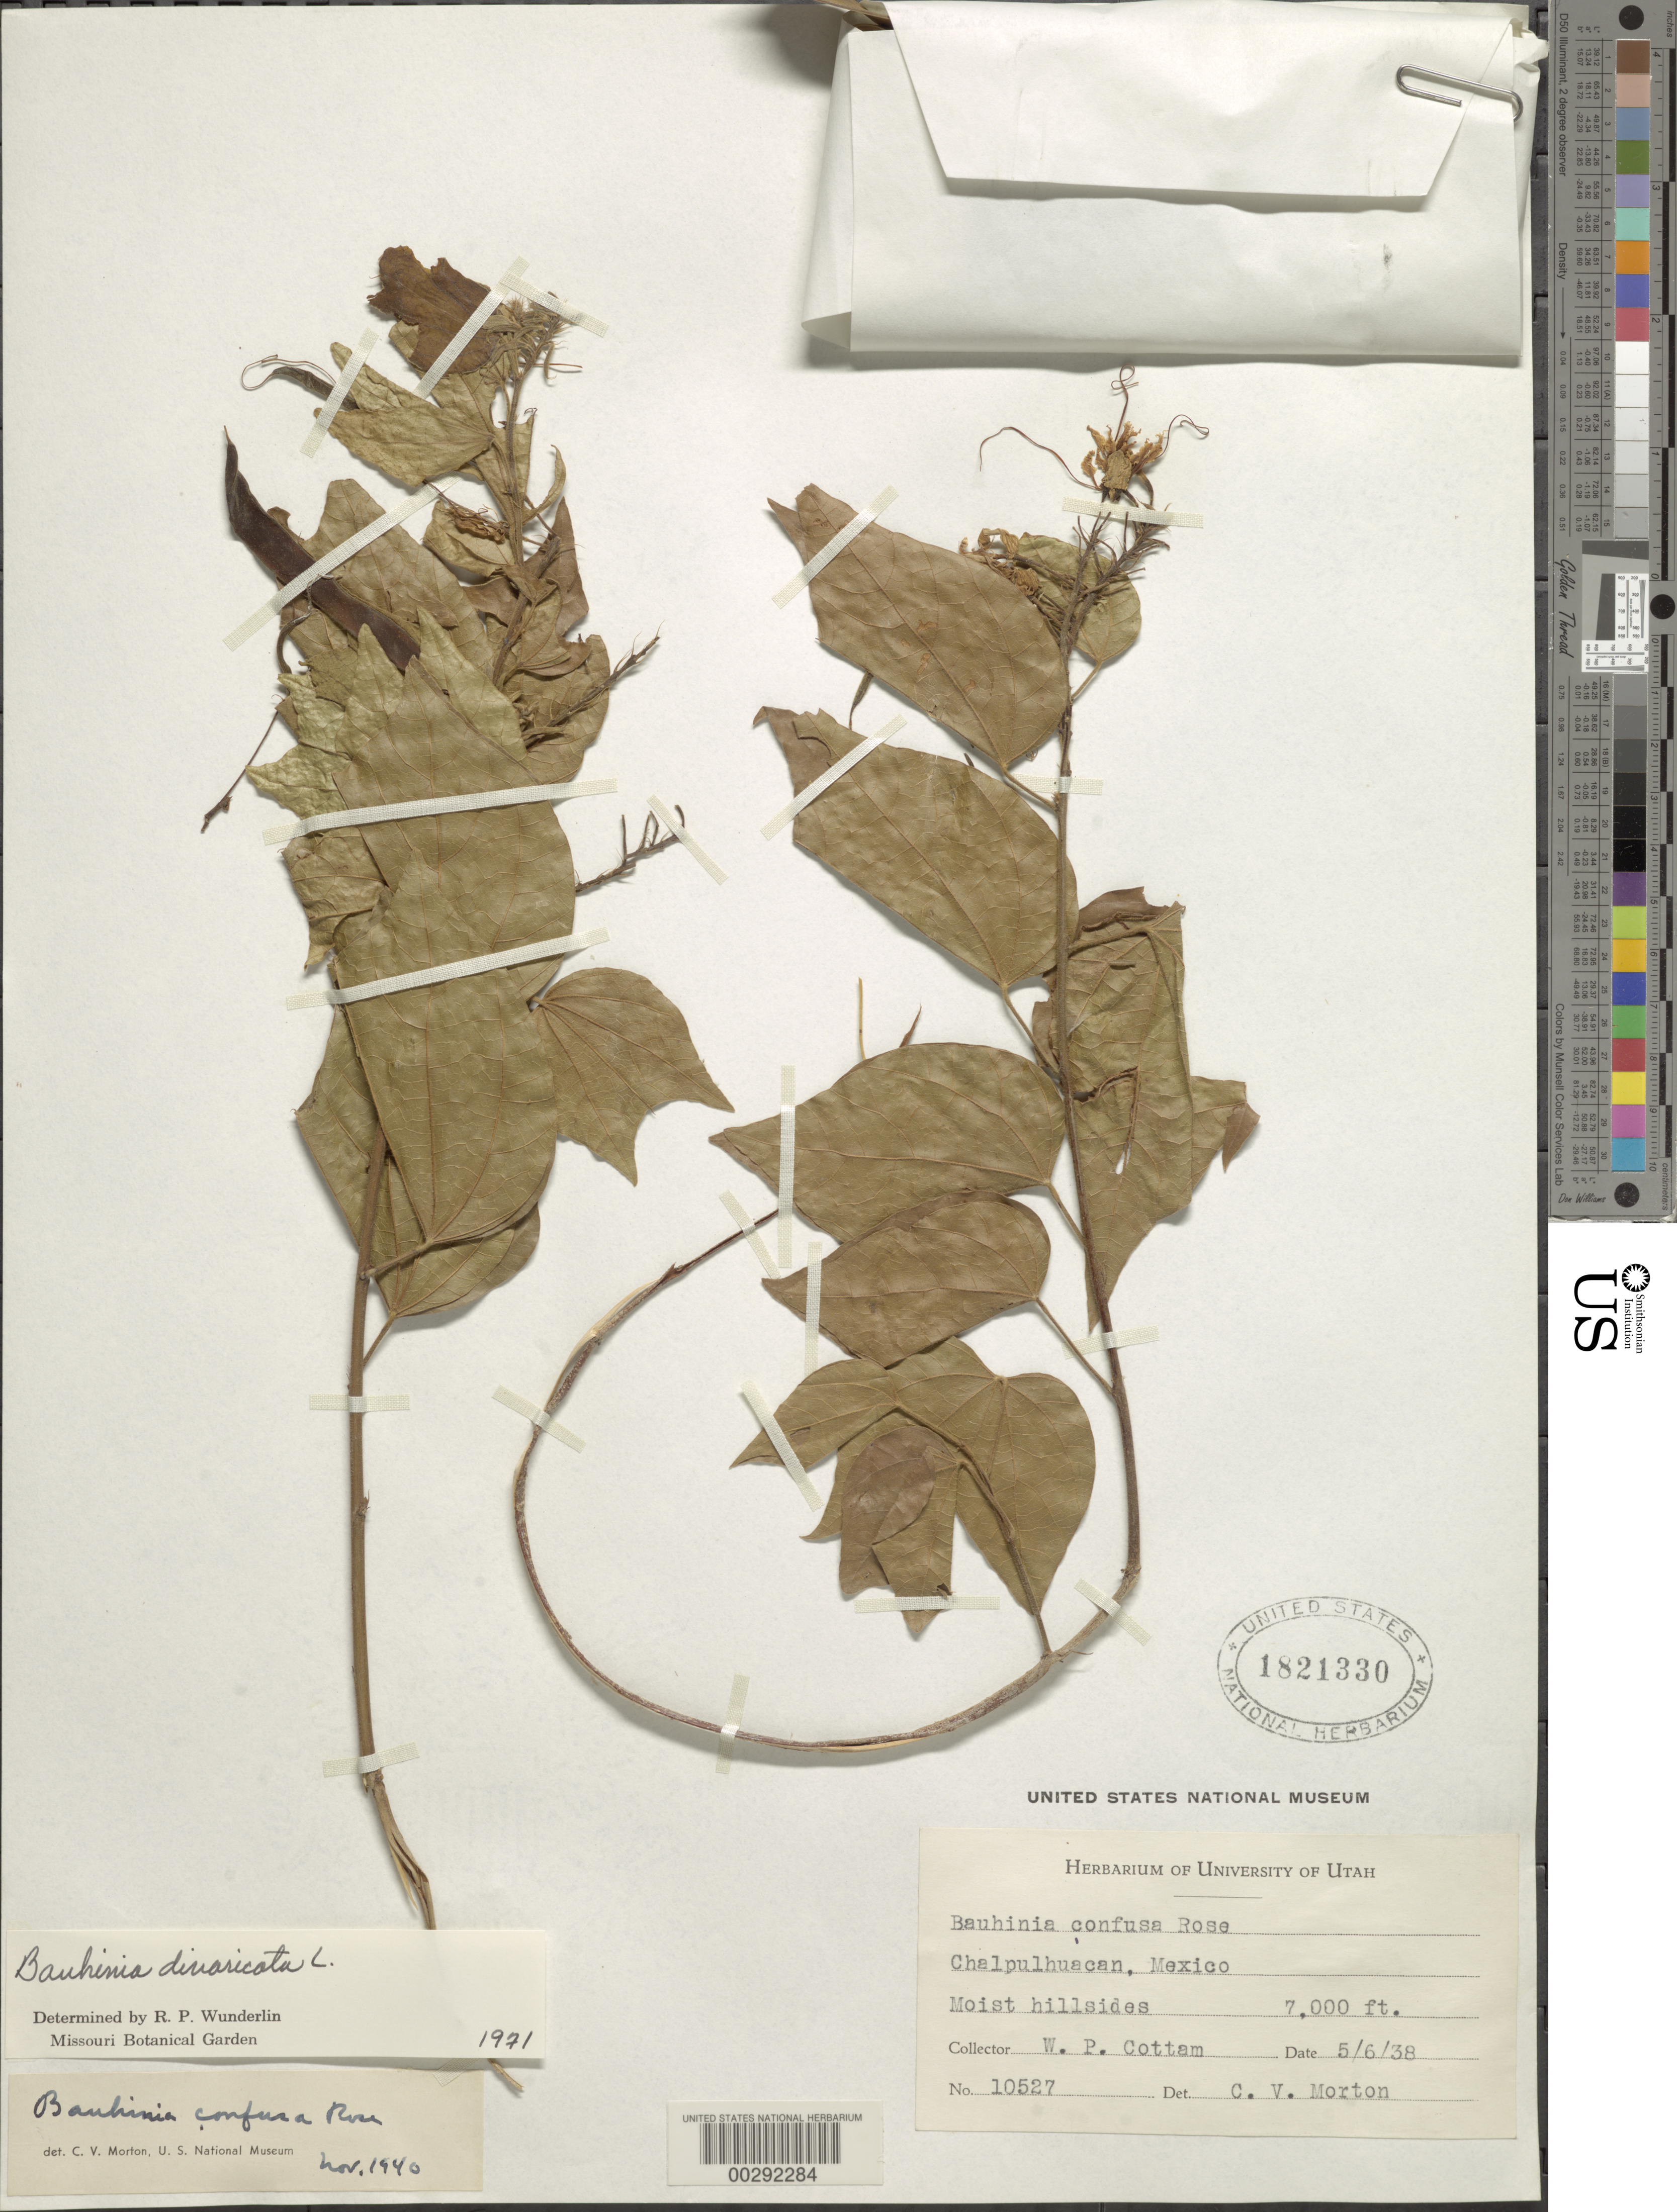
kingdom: Plantae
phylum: Tracheophyta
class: Magnoliopsida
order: Fabales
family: Fabaceae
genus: Bauhinia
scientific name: Bauhinia divaricata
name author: L.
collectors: W. Cottam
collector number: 10527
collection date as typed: Transcribed d/m/y: 5/6/38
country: Mexico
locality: Chalpulhuacan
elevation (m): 2134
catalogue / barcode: US 1821330